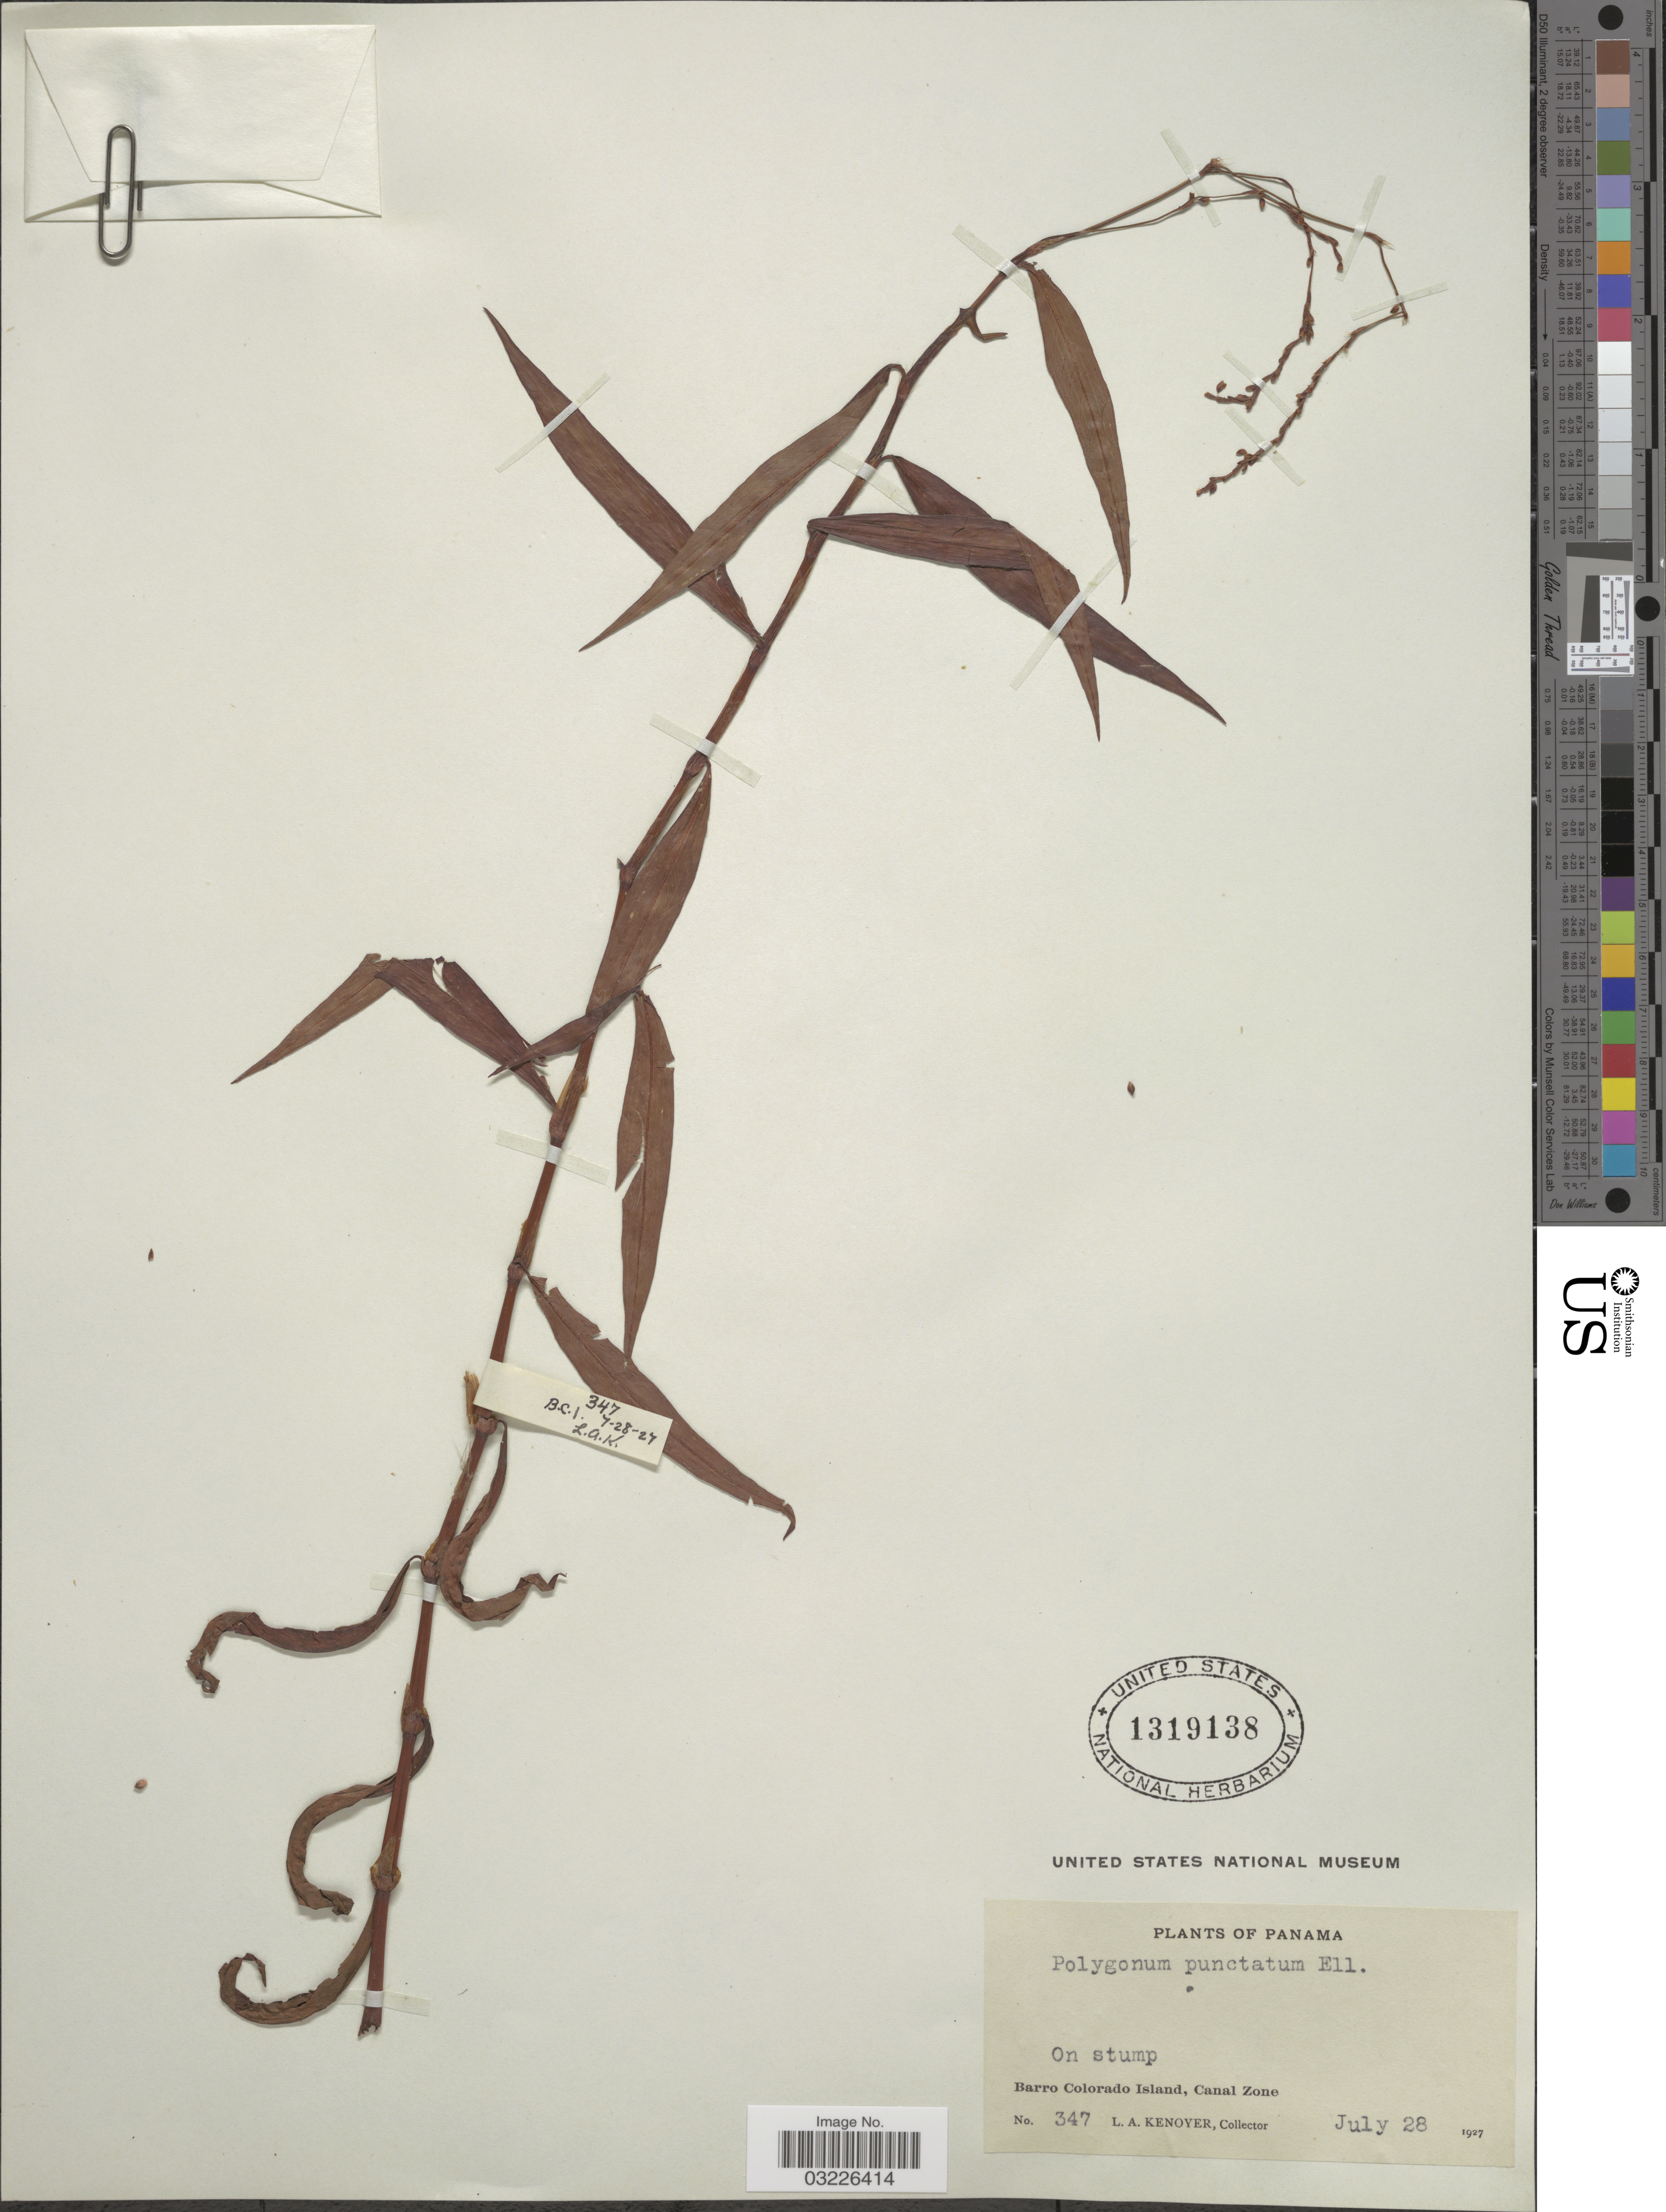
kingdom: Plantae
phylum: Tracheophyta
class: Magnoliopsida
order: Caryophyllales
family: Polygonaceae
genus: Polygonum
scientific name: Polygonum hydropiperoides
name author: Michx.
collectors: L. A. Kenoyer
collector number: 347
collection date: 1927-07-28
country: Panama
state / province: Panamá Oeste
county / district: Canal Zone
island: Barro Colorado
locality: Barro Colorado Island, Canal Zone.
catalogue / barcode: US 1319138